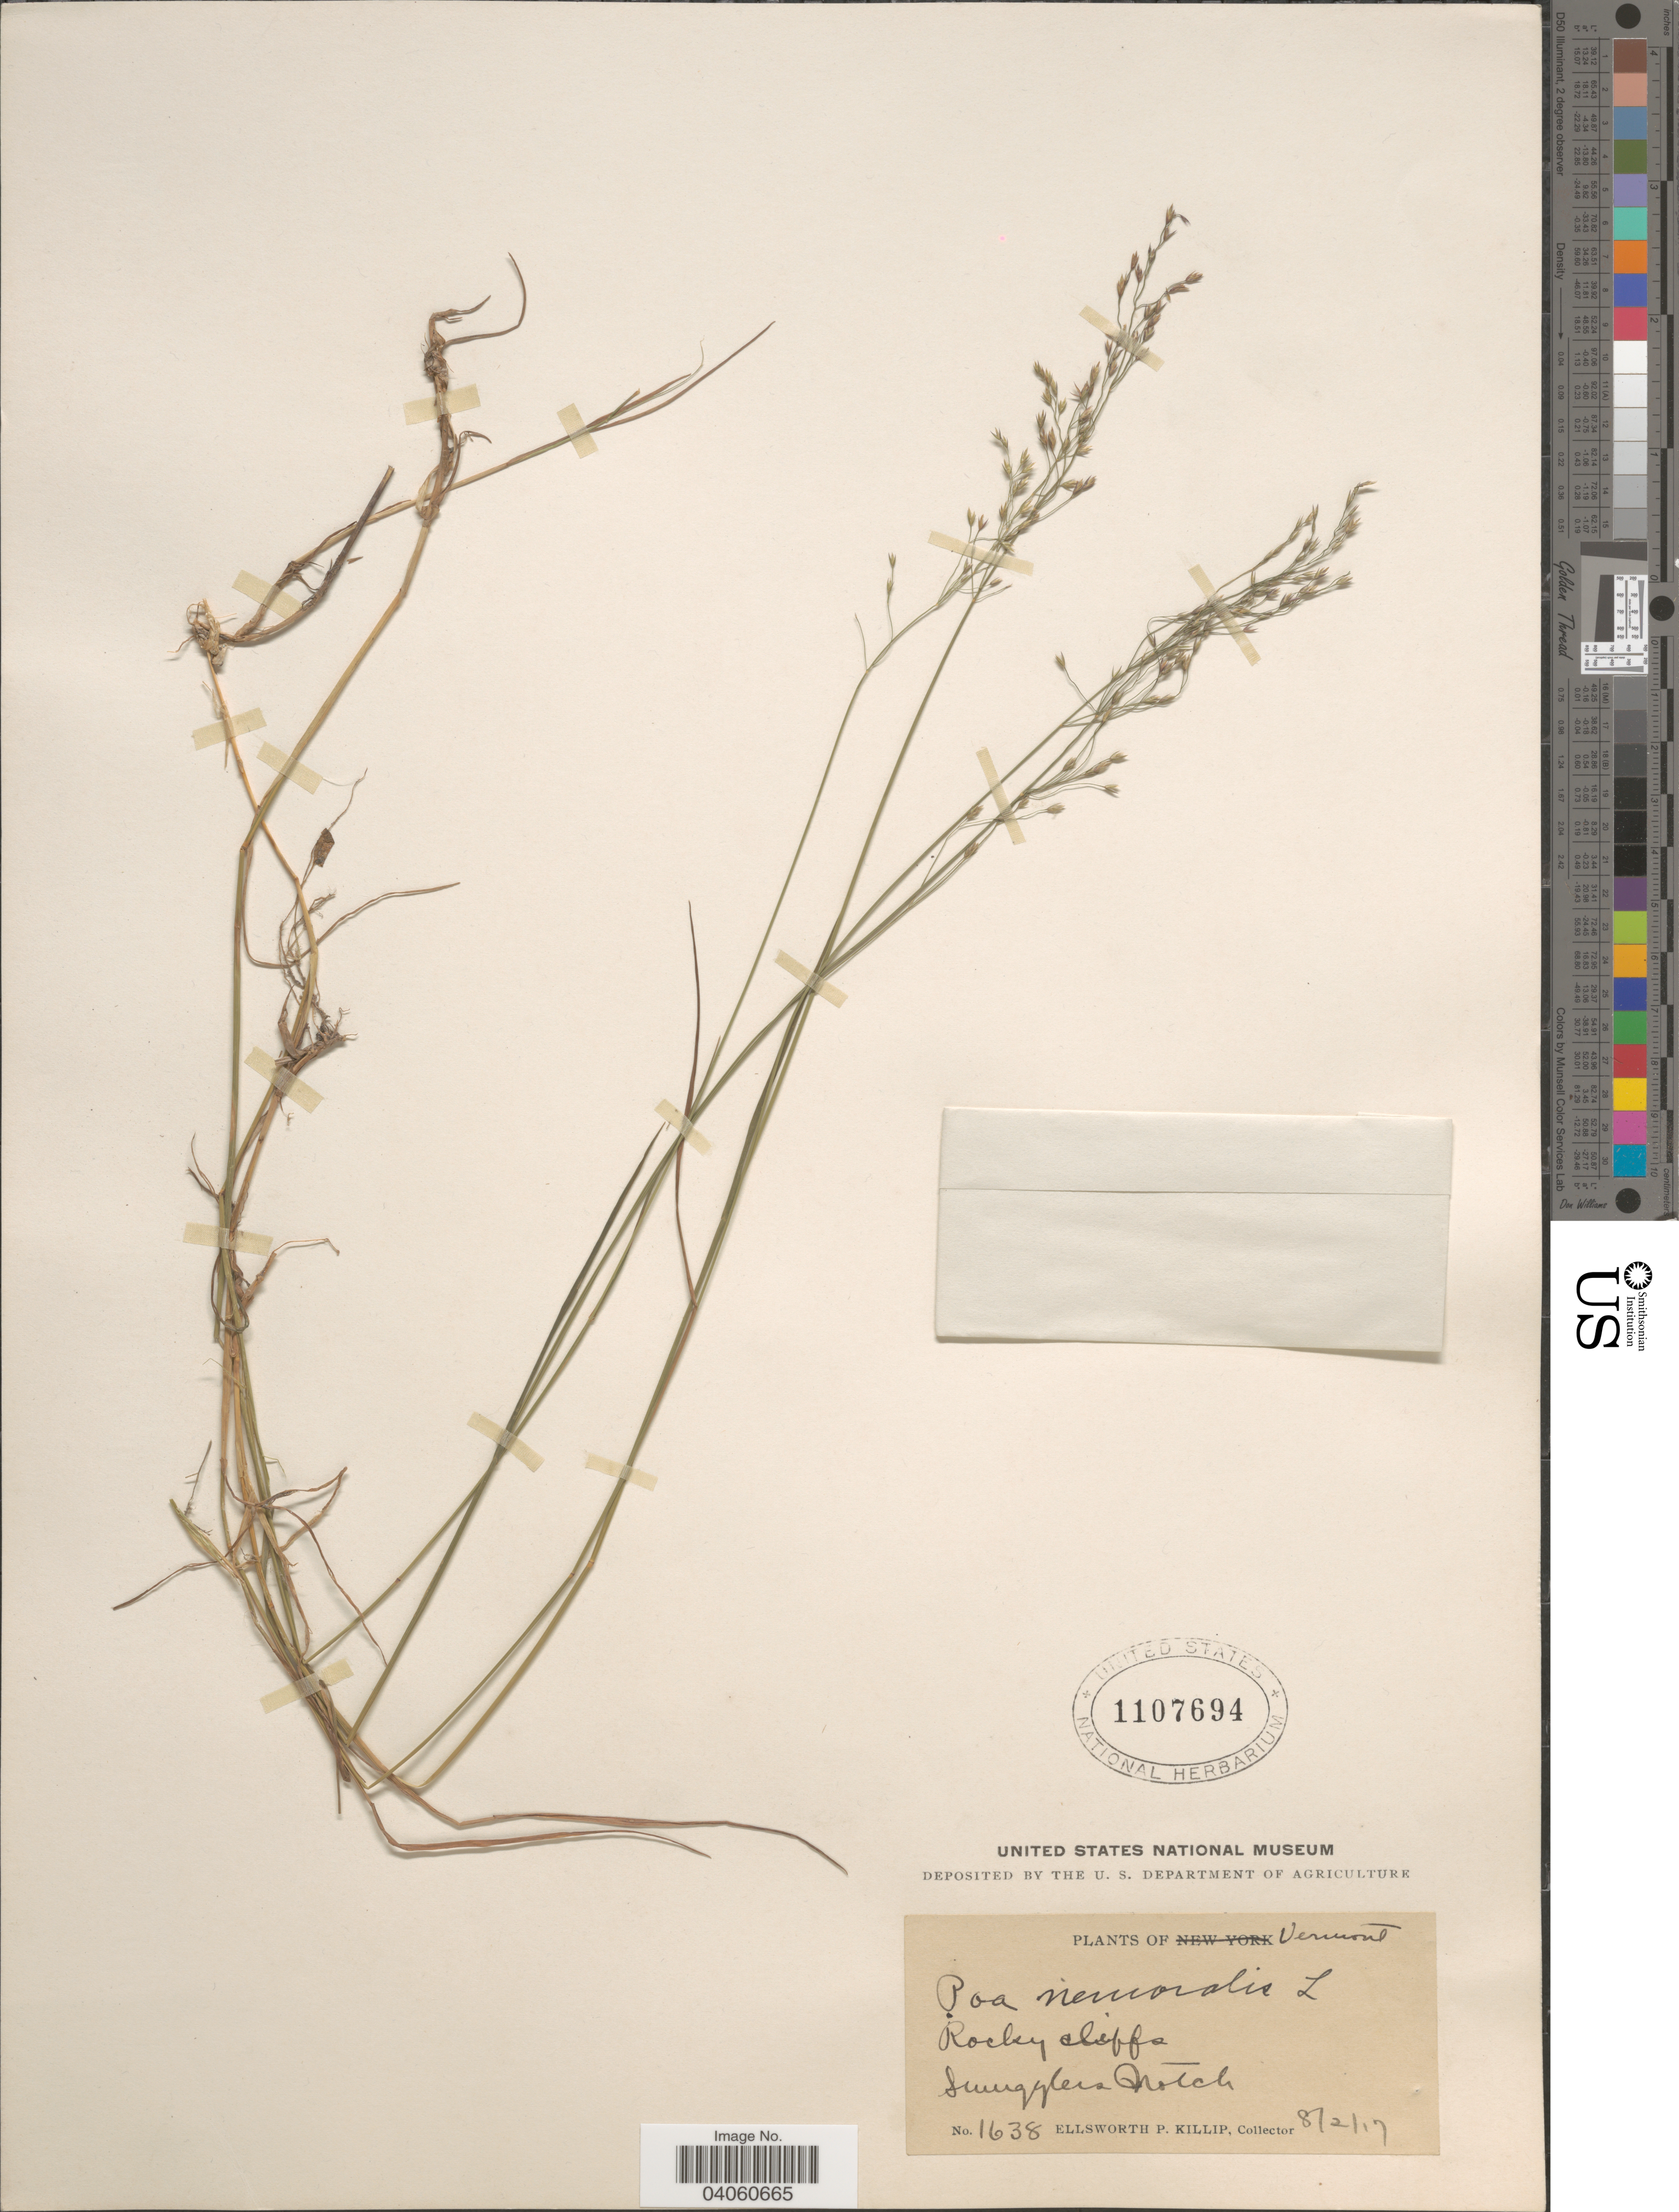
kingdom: Plantae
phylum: Tracheophyta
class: Liliopsida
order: Poales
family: Poaceae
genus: Poa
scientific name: Poa nemoralis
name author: L.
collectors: E. P. Killip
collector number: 1638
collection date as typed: Transcribed d/m/y: 2/8/17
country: United States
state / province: Vermont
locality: Smugglers Notch.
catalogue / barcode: US 1107694